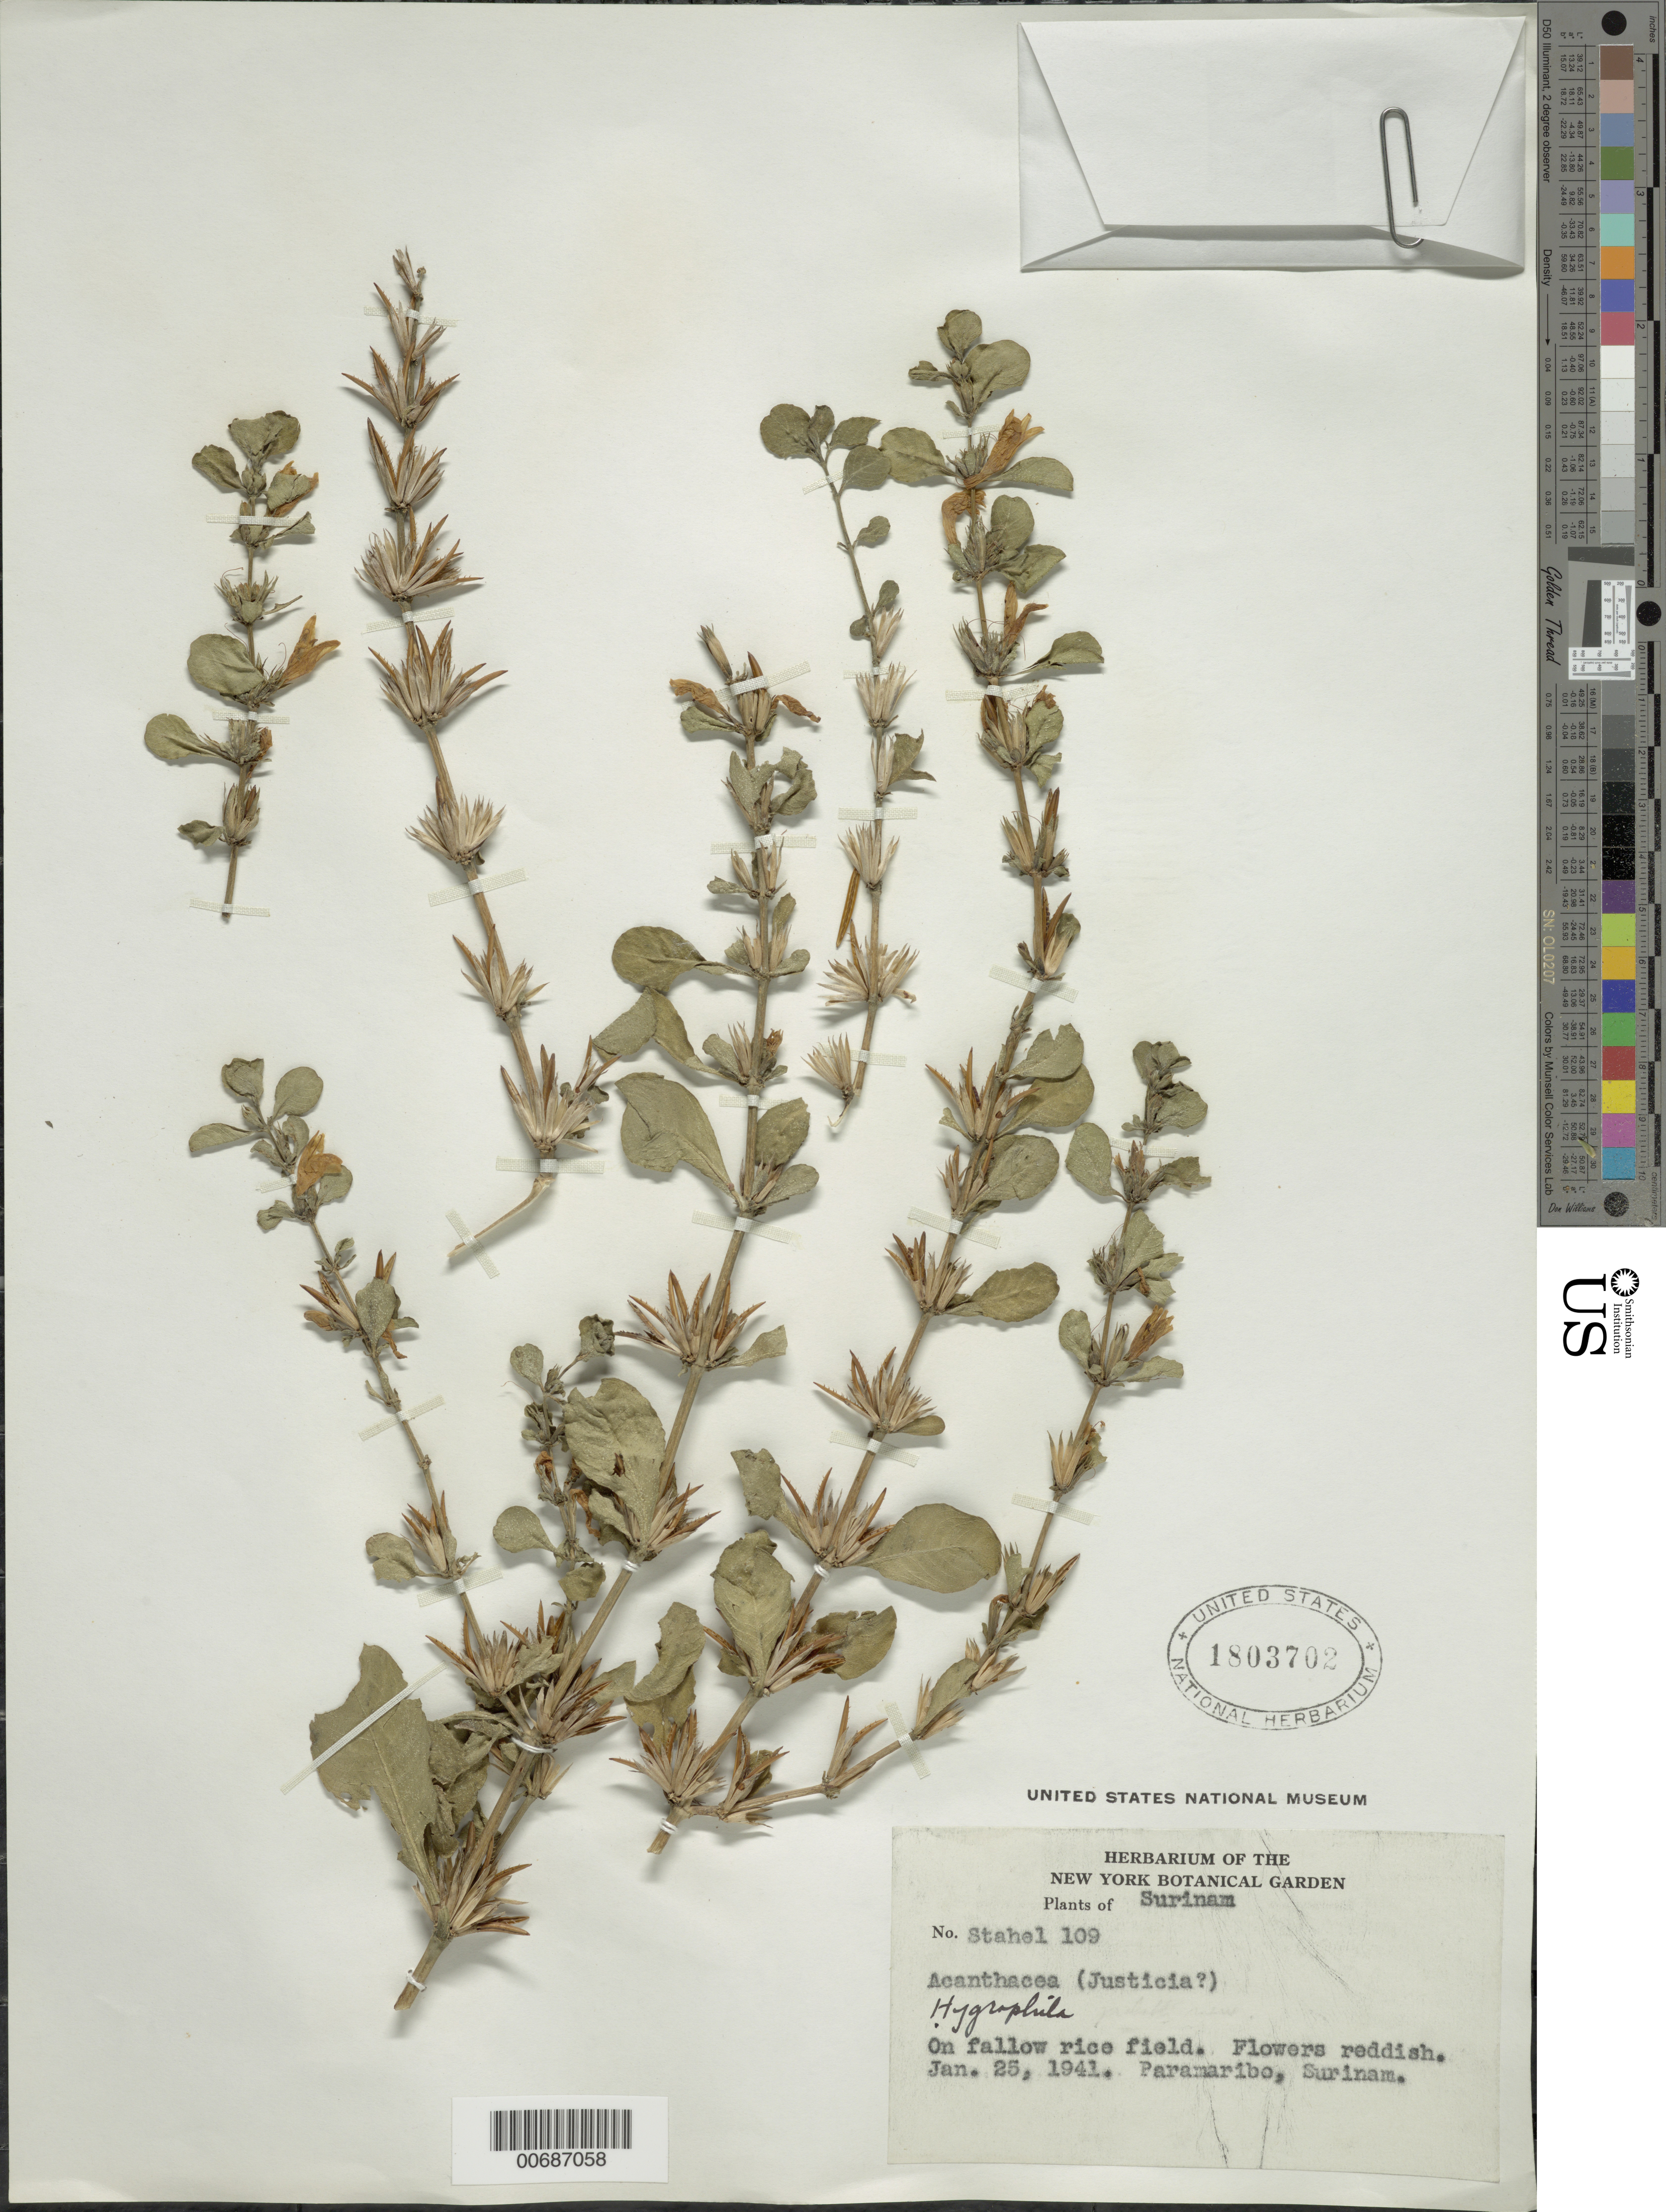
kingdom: Plantae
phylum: Tracheophyta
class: Magnoliopsida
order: Lamiales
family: Acanthaceae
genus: Hygrophila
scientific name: Hygrophila sp.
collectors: G. Stahel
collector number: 109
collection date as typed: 25-Jan-41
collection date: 1941-01-25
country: Suriname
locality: Paramaribo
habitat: Fallow rice field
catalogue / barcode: US 1803702